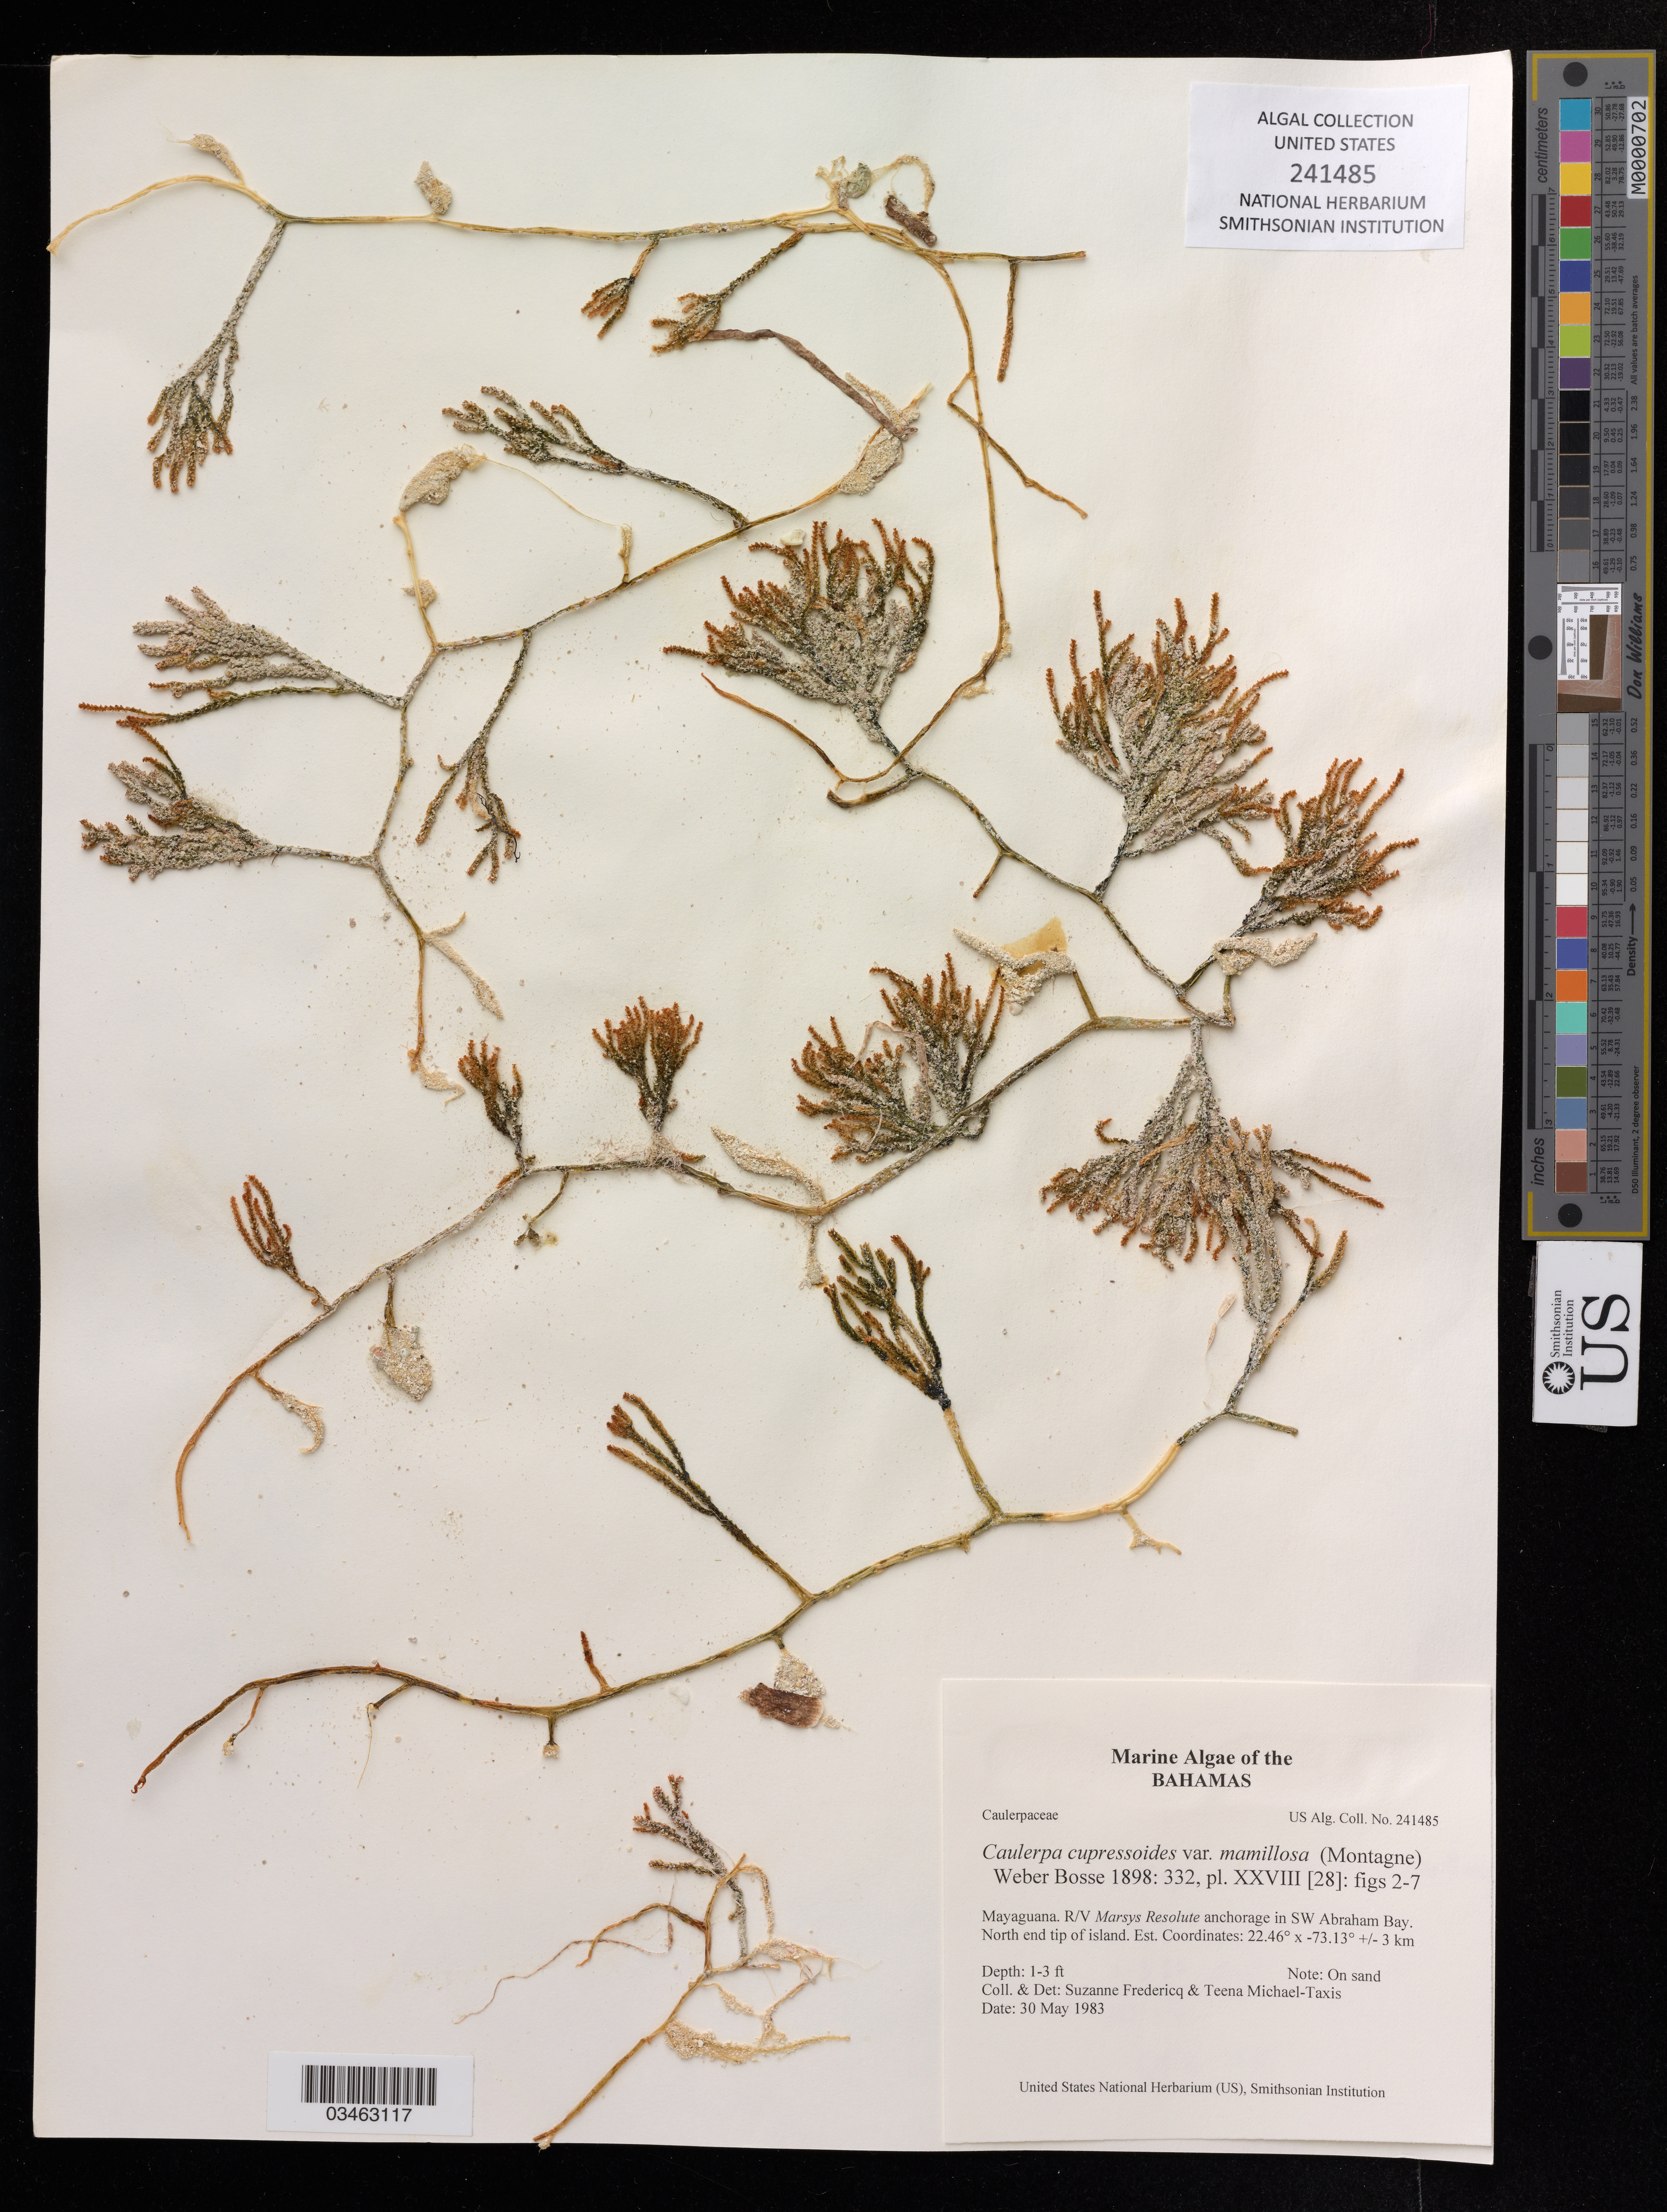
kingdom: Plantae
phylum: Chlorophyta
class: Ulvophyceae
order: Bryopsidales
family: Caulerpaceae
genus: Caulerpa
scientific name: Caulerpa cupressoides var. mamillosa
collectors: S. Fredericq & T. Michael-Taxis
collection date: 1983-05-30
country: Bahamas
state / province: Mayaguana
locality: R/V Marsys Resolute anchorage in SW Abraham Bay. North end tip of island.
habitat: On sand.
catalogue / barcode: US 241485